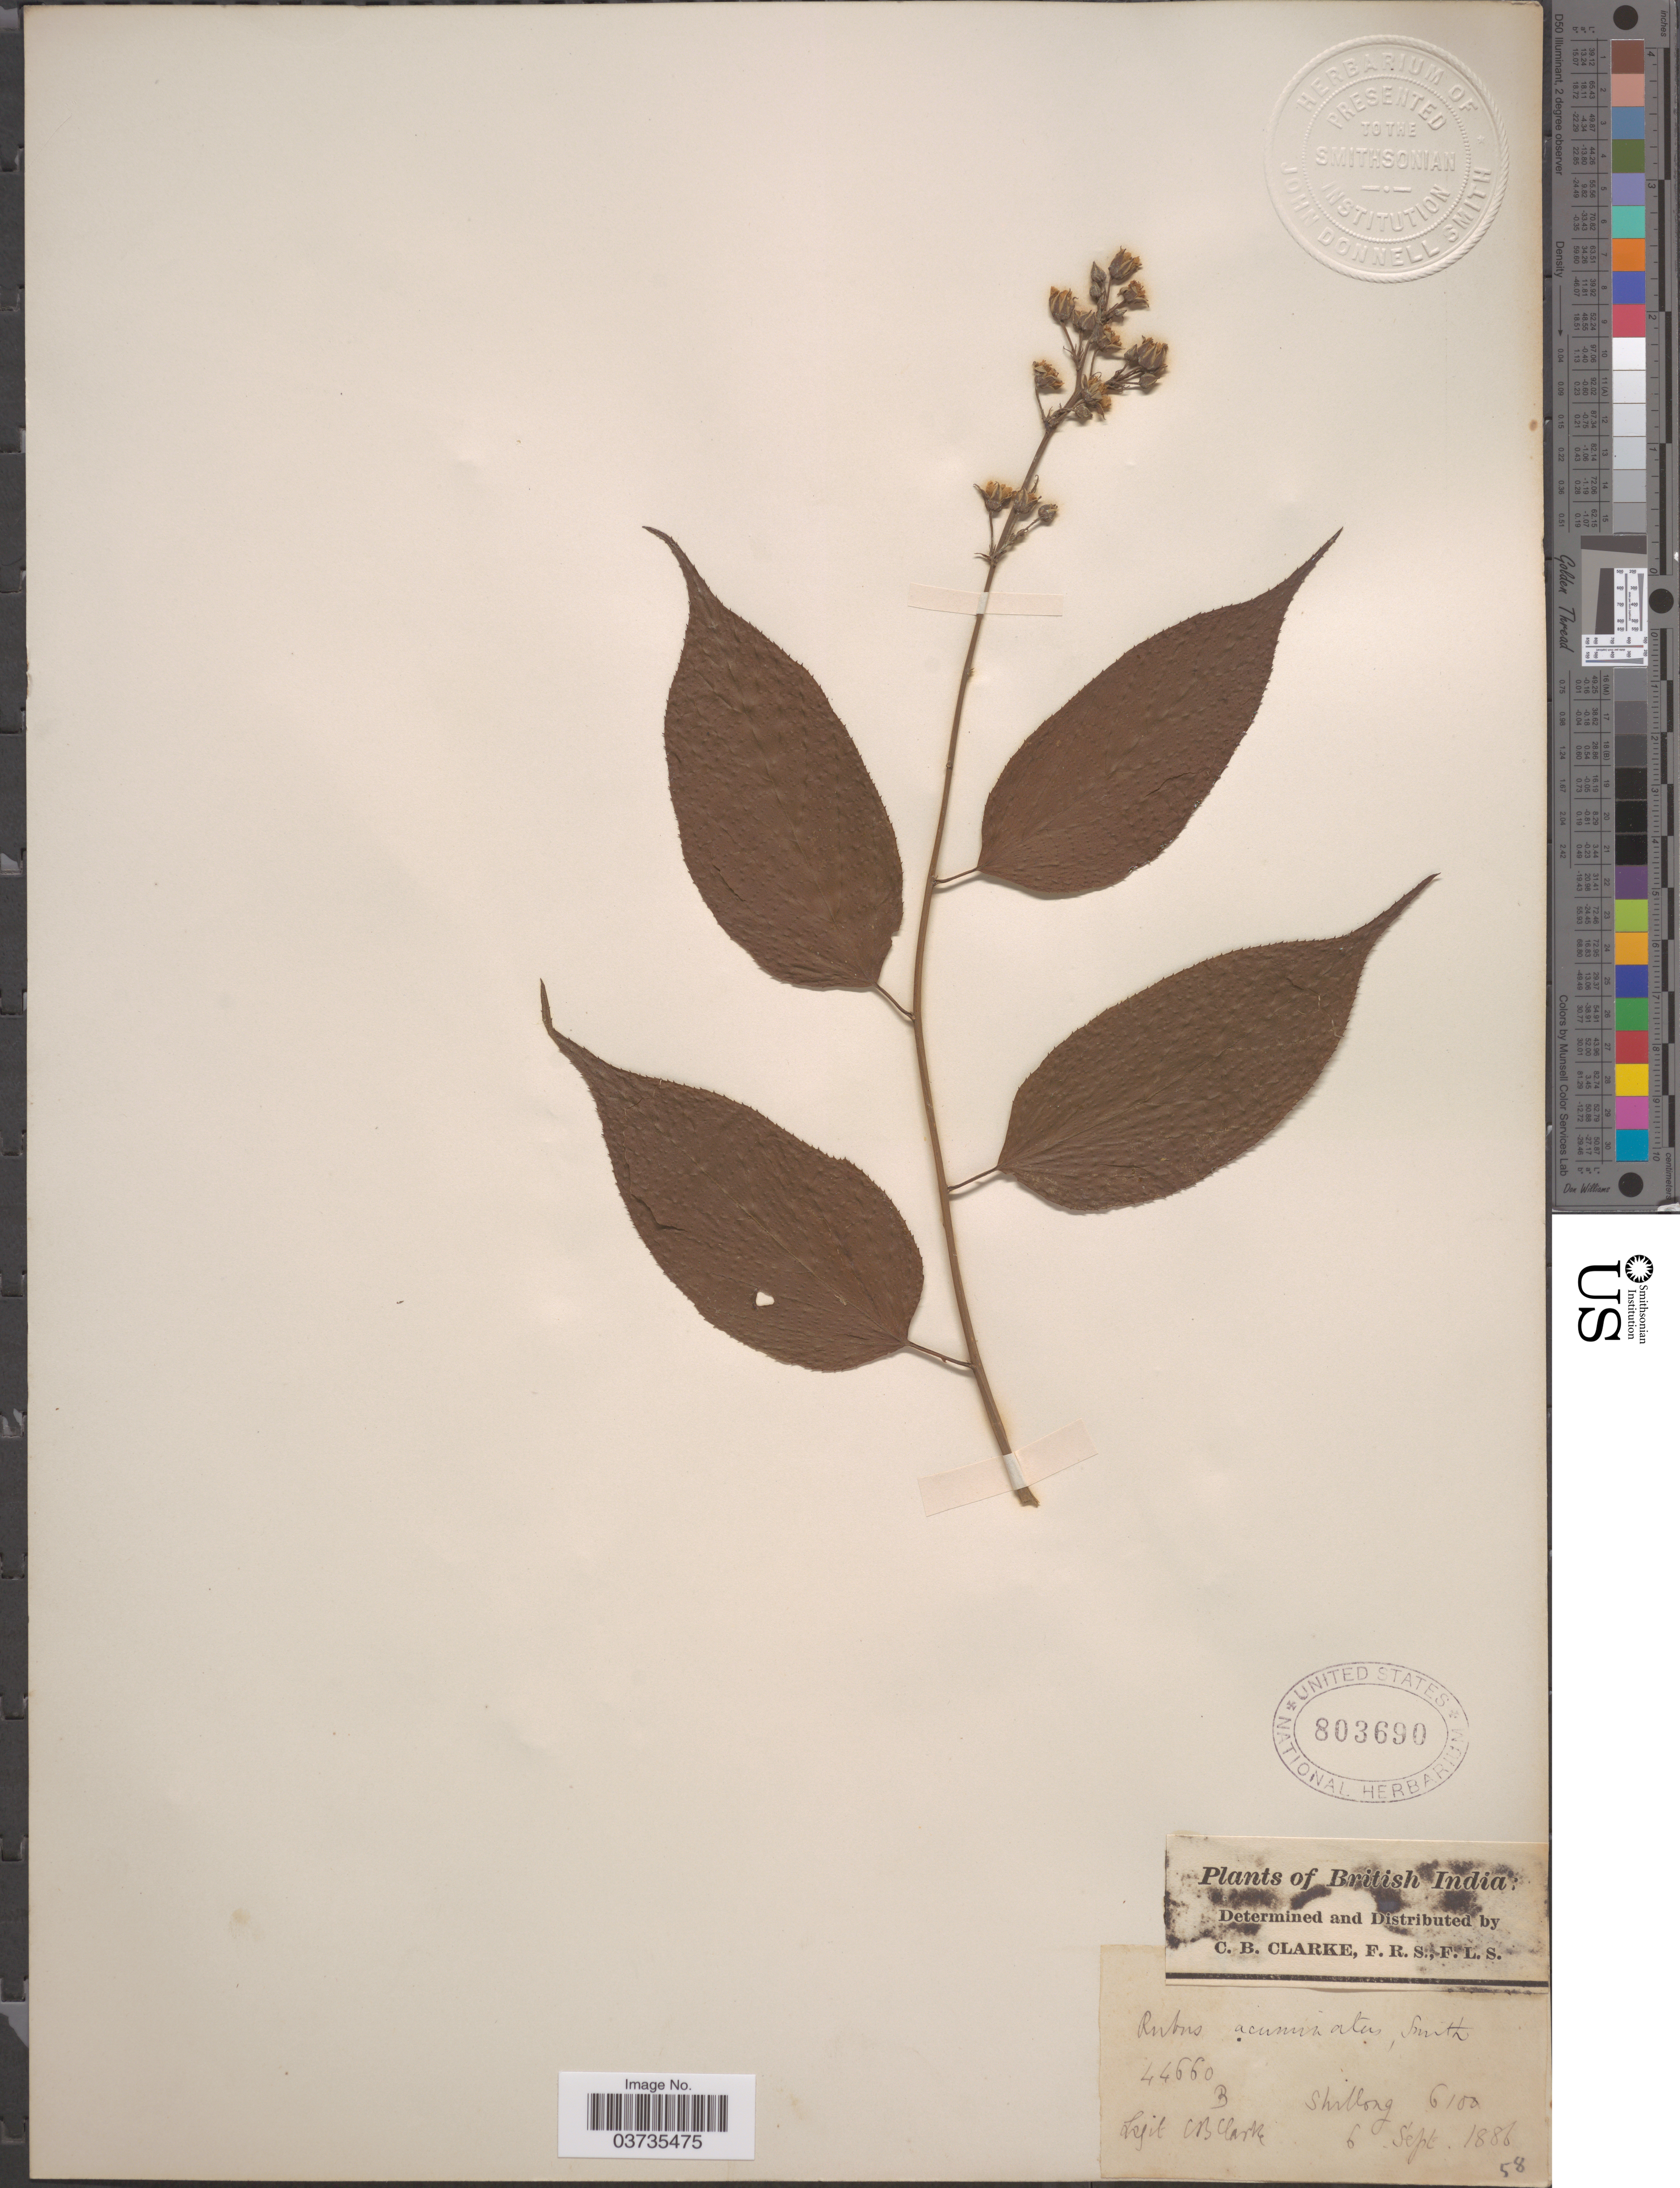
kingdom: Plantae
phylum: Tracheophyta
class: Magnoliopsida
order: Rosales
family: Rosaceae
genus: Rubus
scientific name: Rubus acuminatus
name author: Sm.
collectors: C. B. Clarke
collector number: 44660B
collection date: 1886-09-06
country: India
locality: British India. Shillong.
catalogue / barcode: US 803690